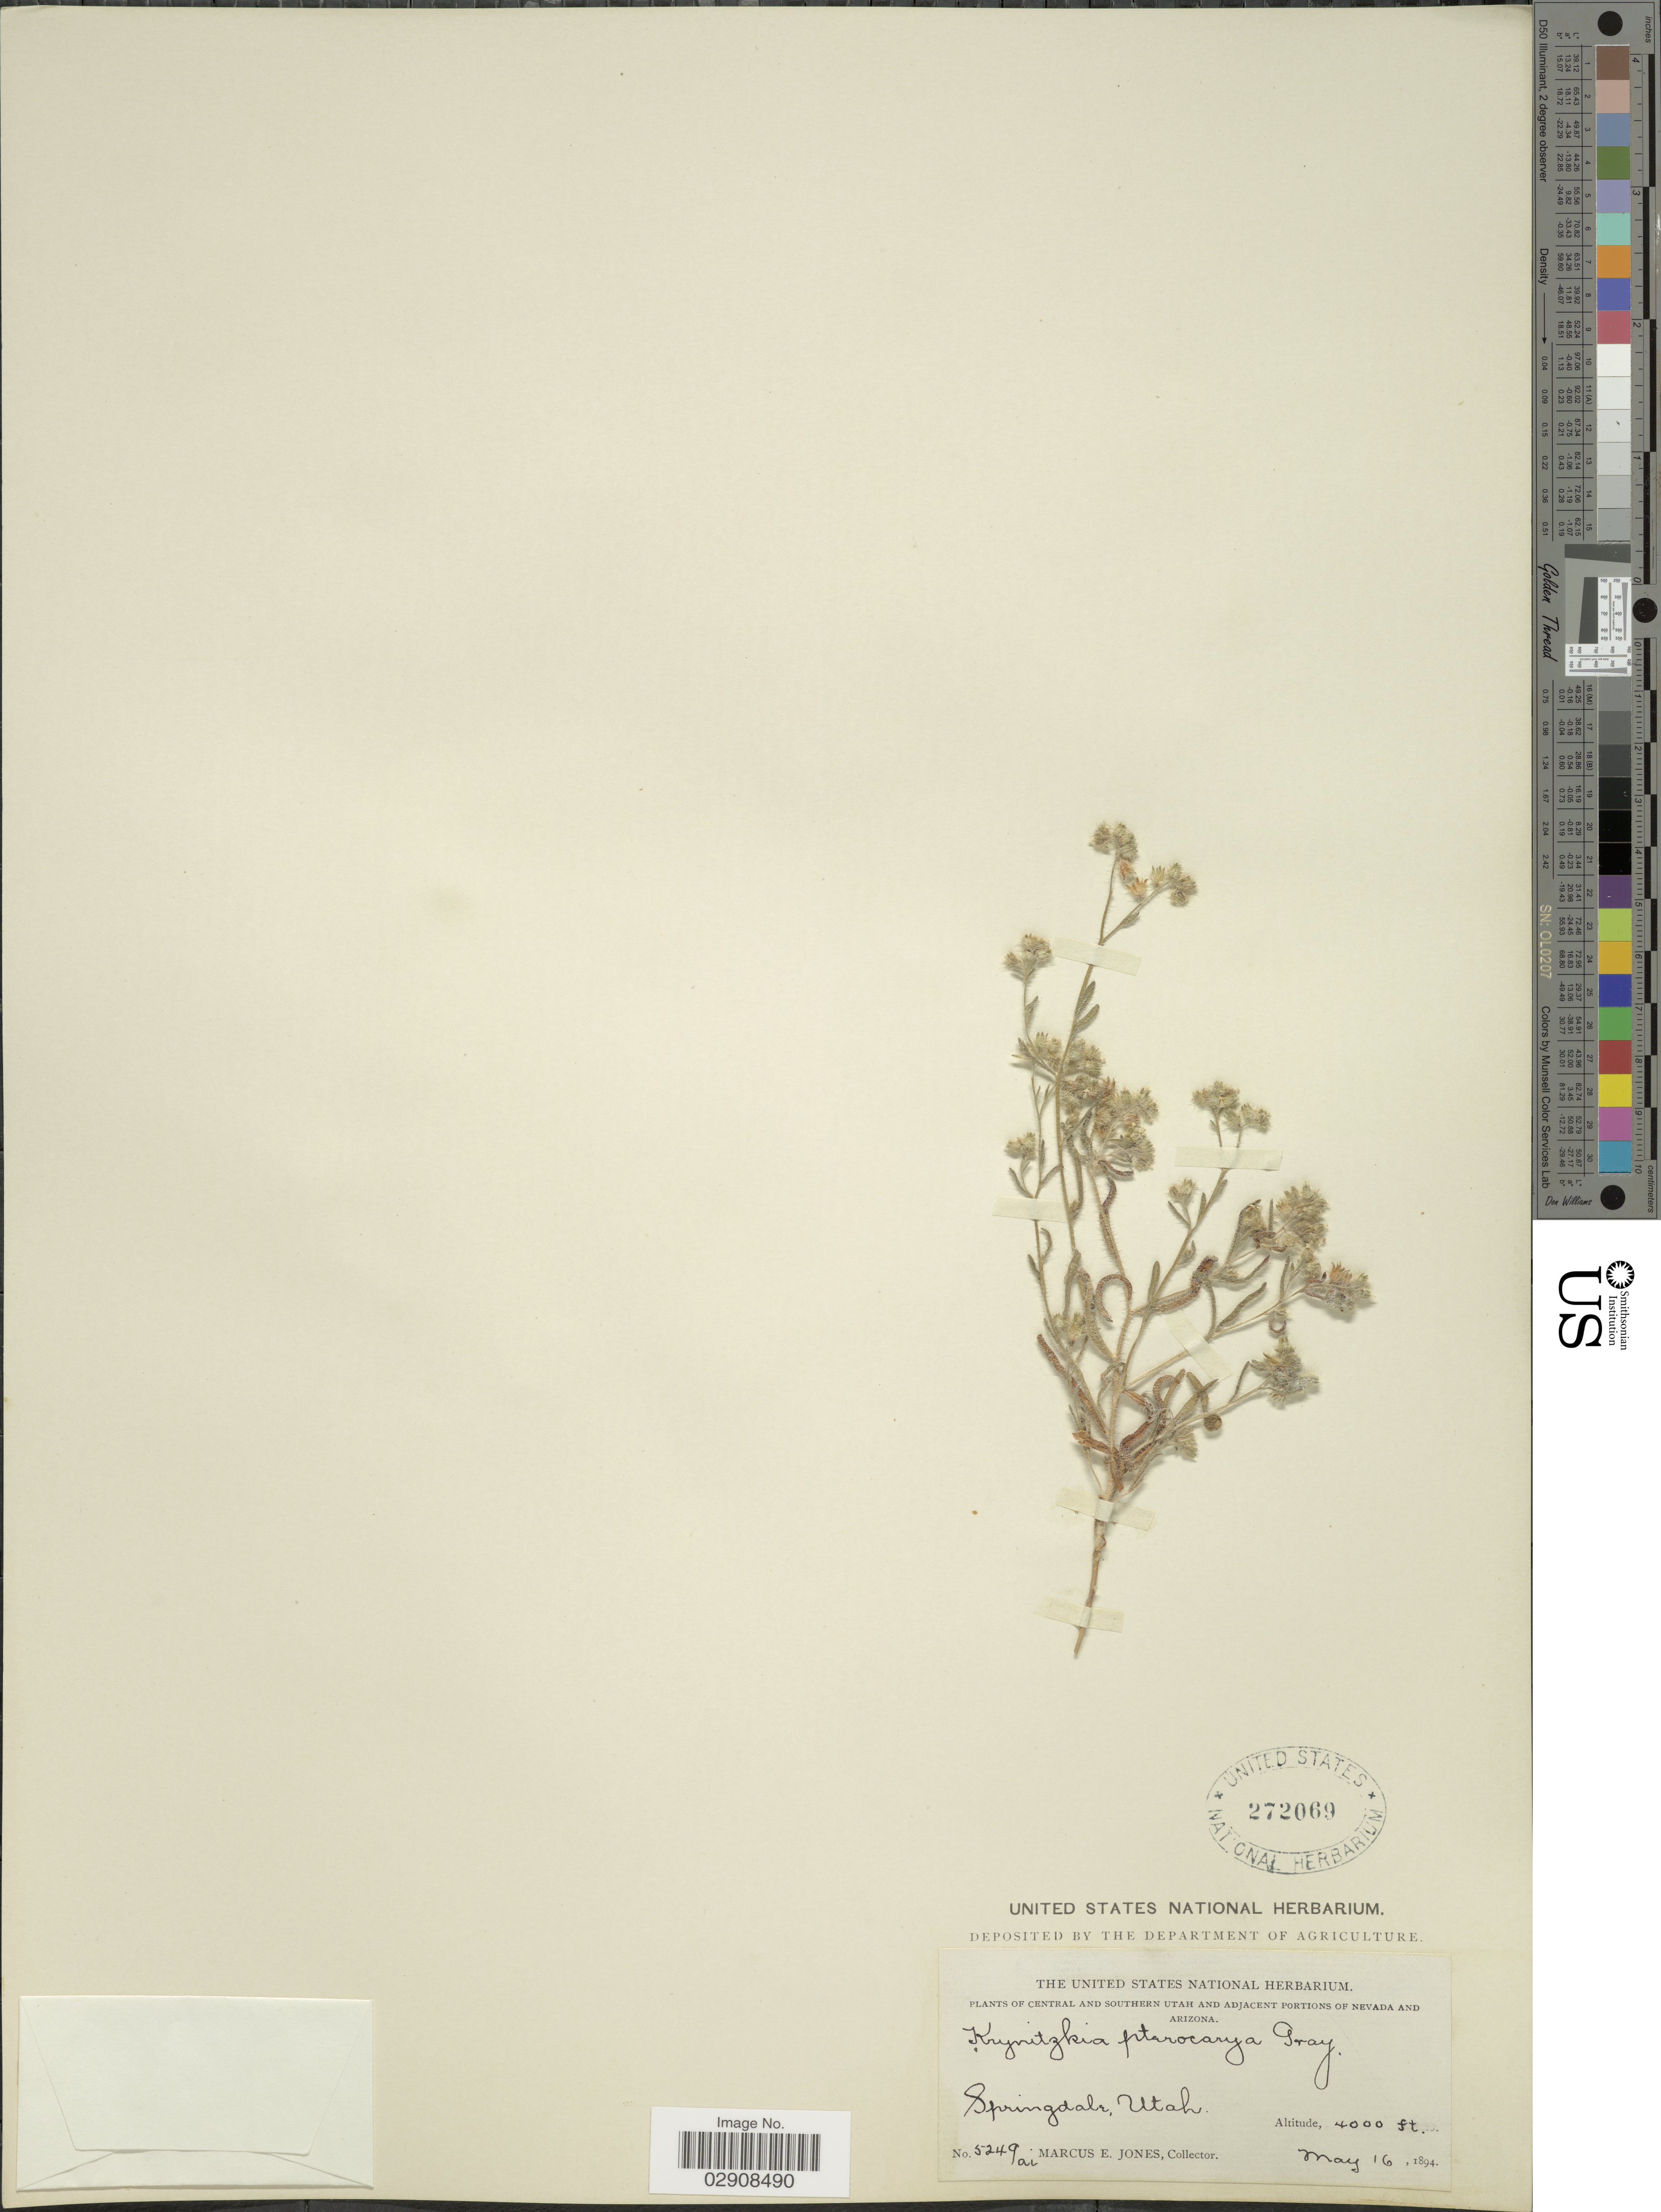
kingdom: Plantae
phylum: Tracheophyta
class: Magnoliopsida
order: Boraginales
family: Boraginaceae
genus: Cryptantha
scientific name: Cryptantha pterocarya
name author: (Torr.) Greene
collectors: M. E. Jones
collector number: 5249ai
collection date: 1894-05-16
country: United States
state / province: Utah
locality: Central and Southern Utah. Springdale.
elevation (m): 1219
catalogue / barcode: US 272069